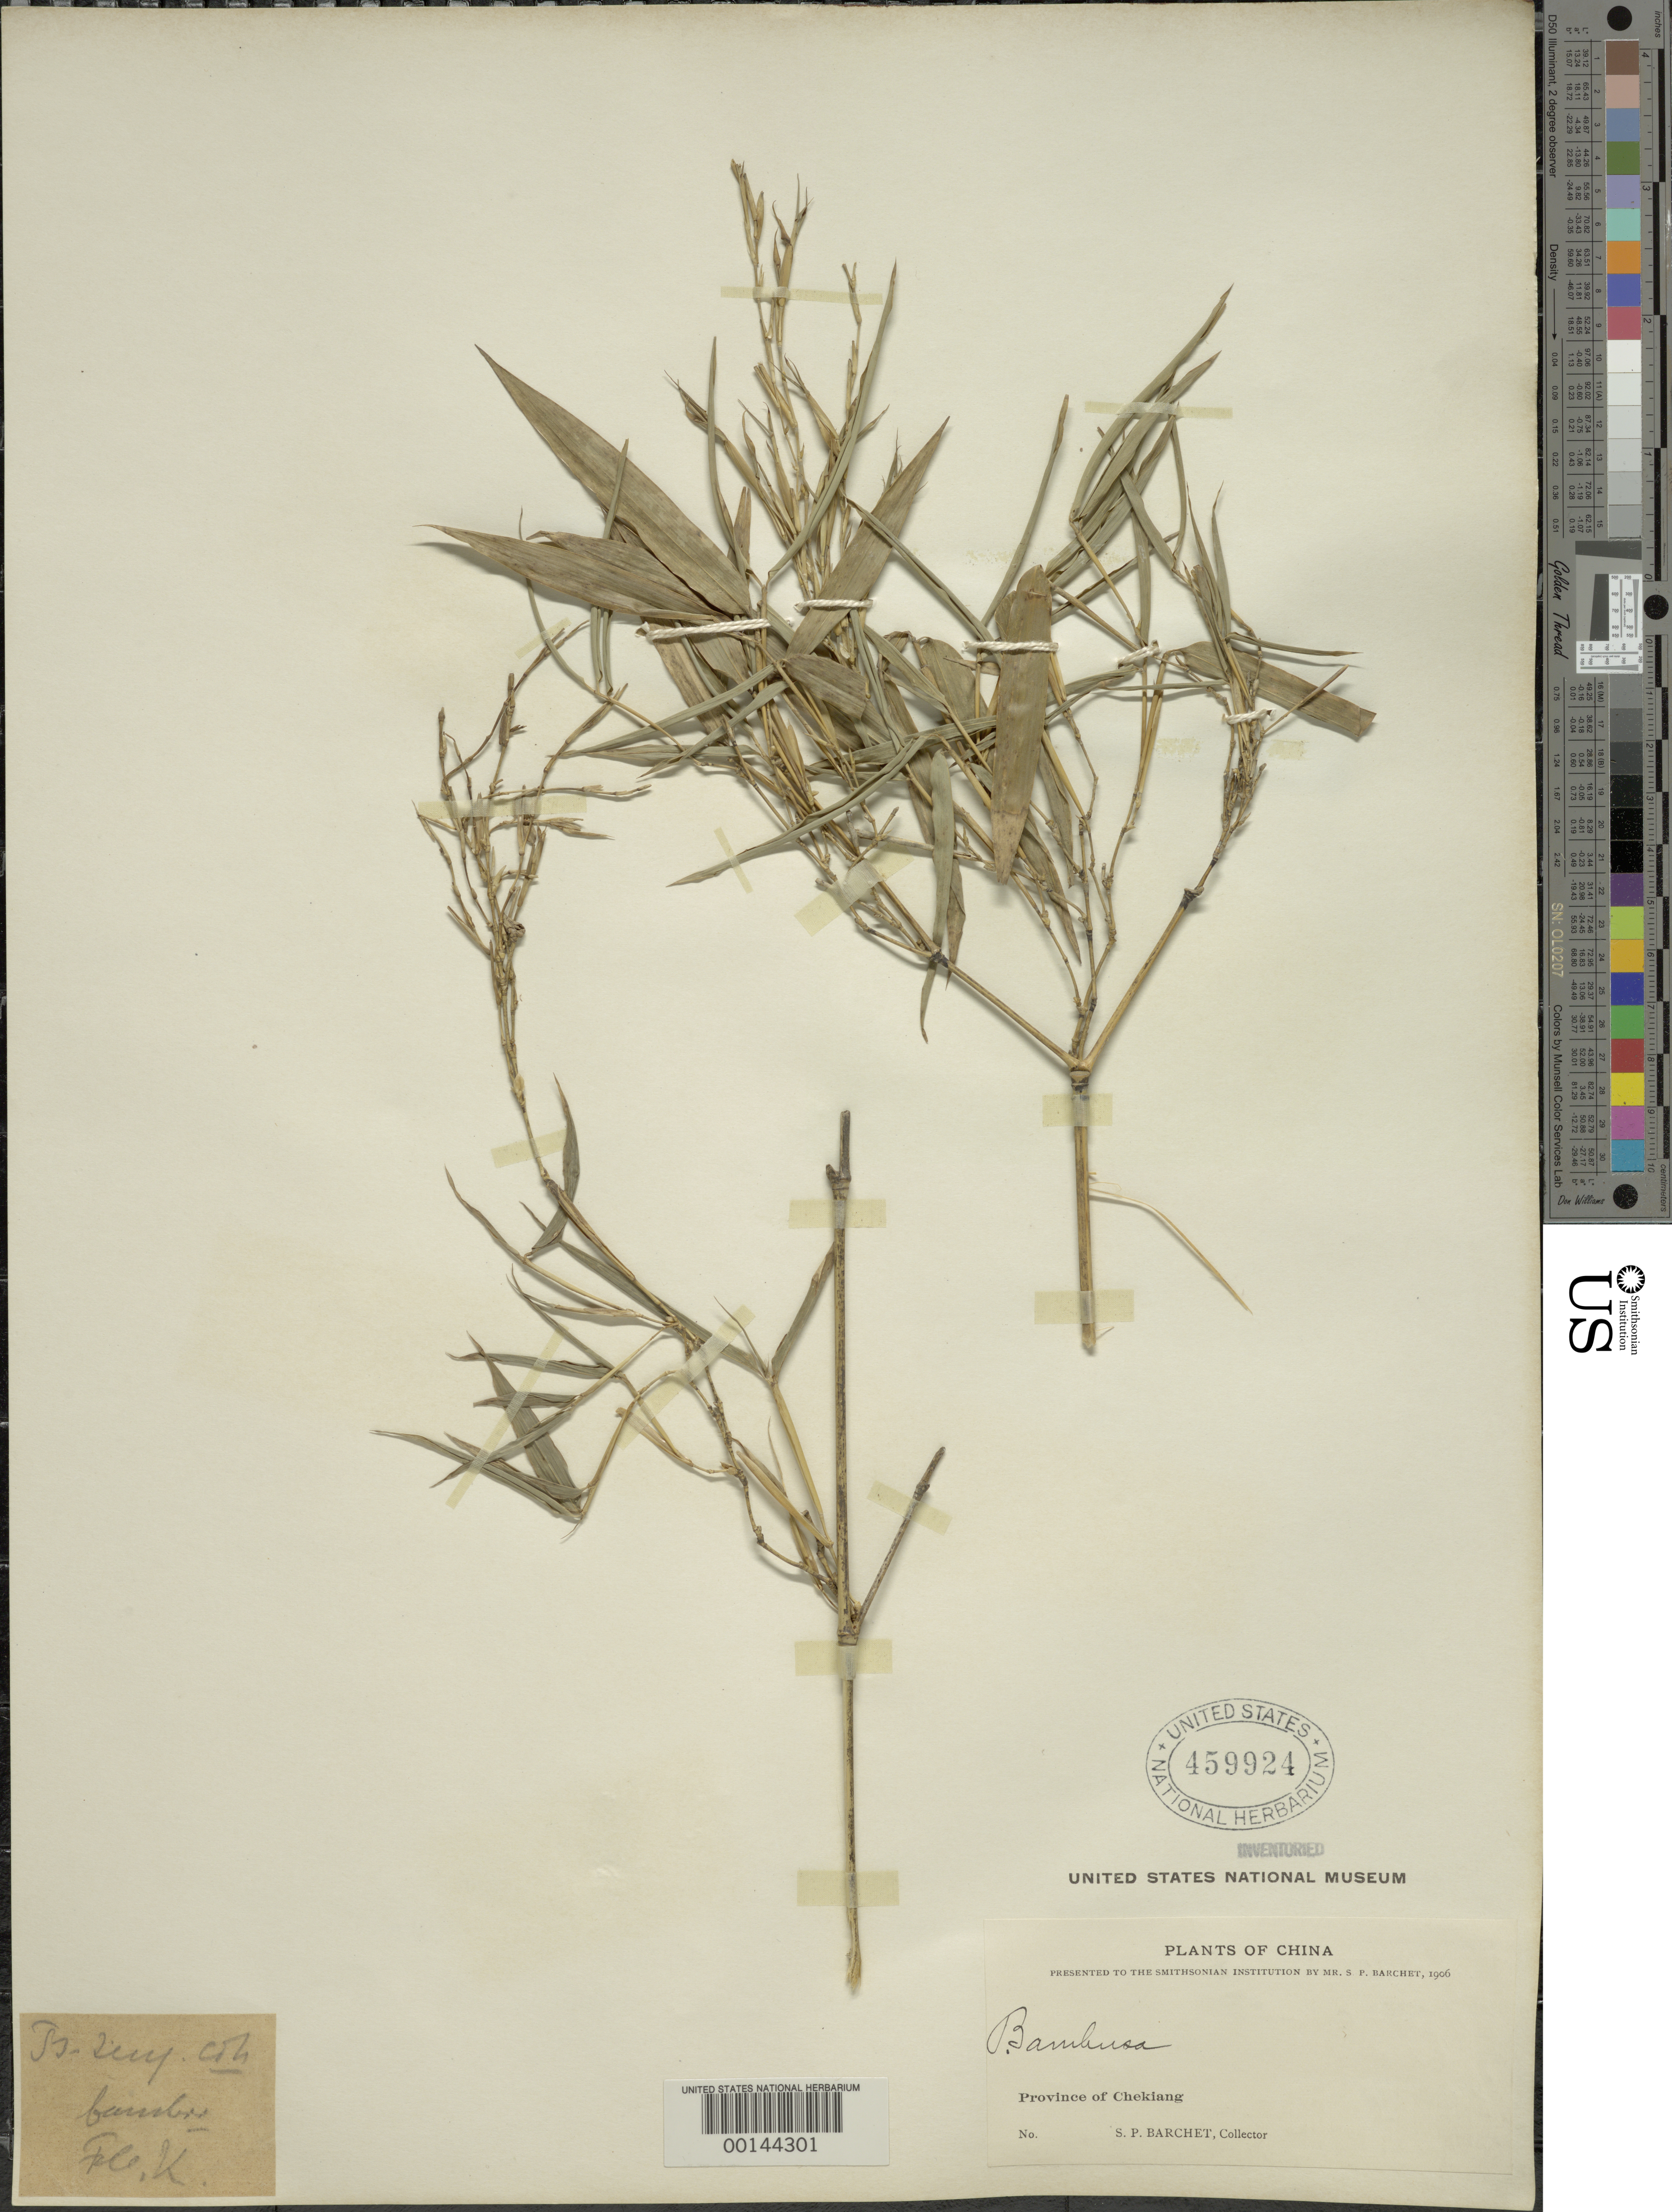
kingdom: Plantae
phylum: Tracheophyta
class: Liliopsida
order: Poales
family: Poaceae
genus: Phyllostachys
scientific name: Phyllostachys sp.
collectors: S. P. Barchet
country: China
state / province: Zhejiang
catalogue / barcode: US 459924